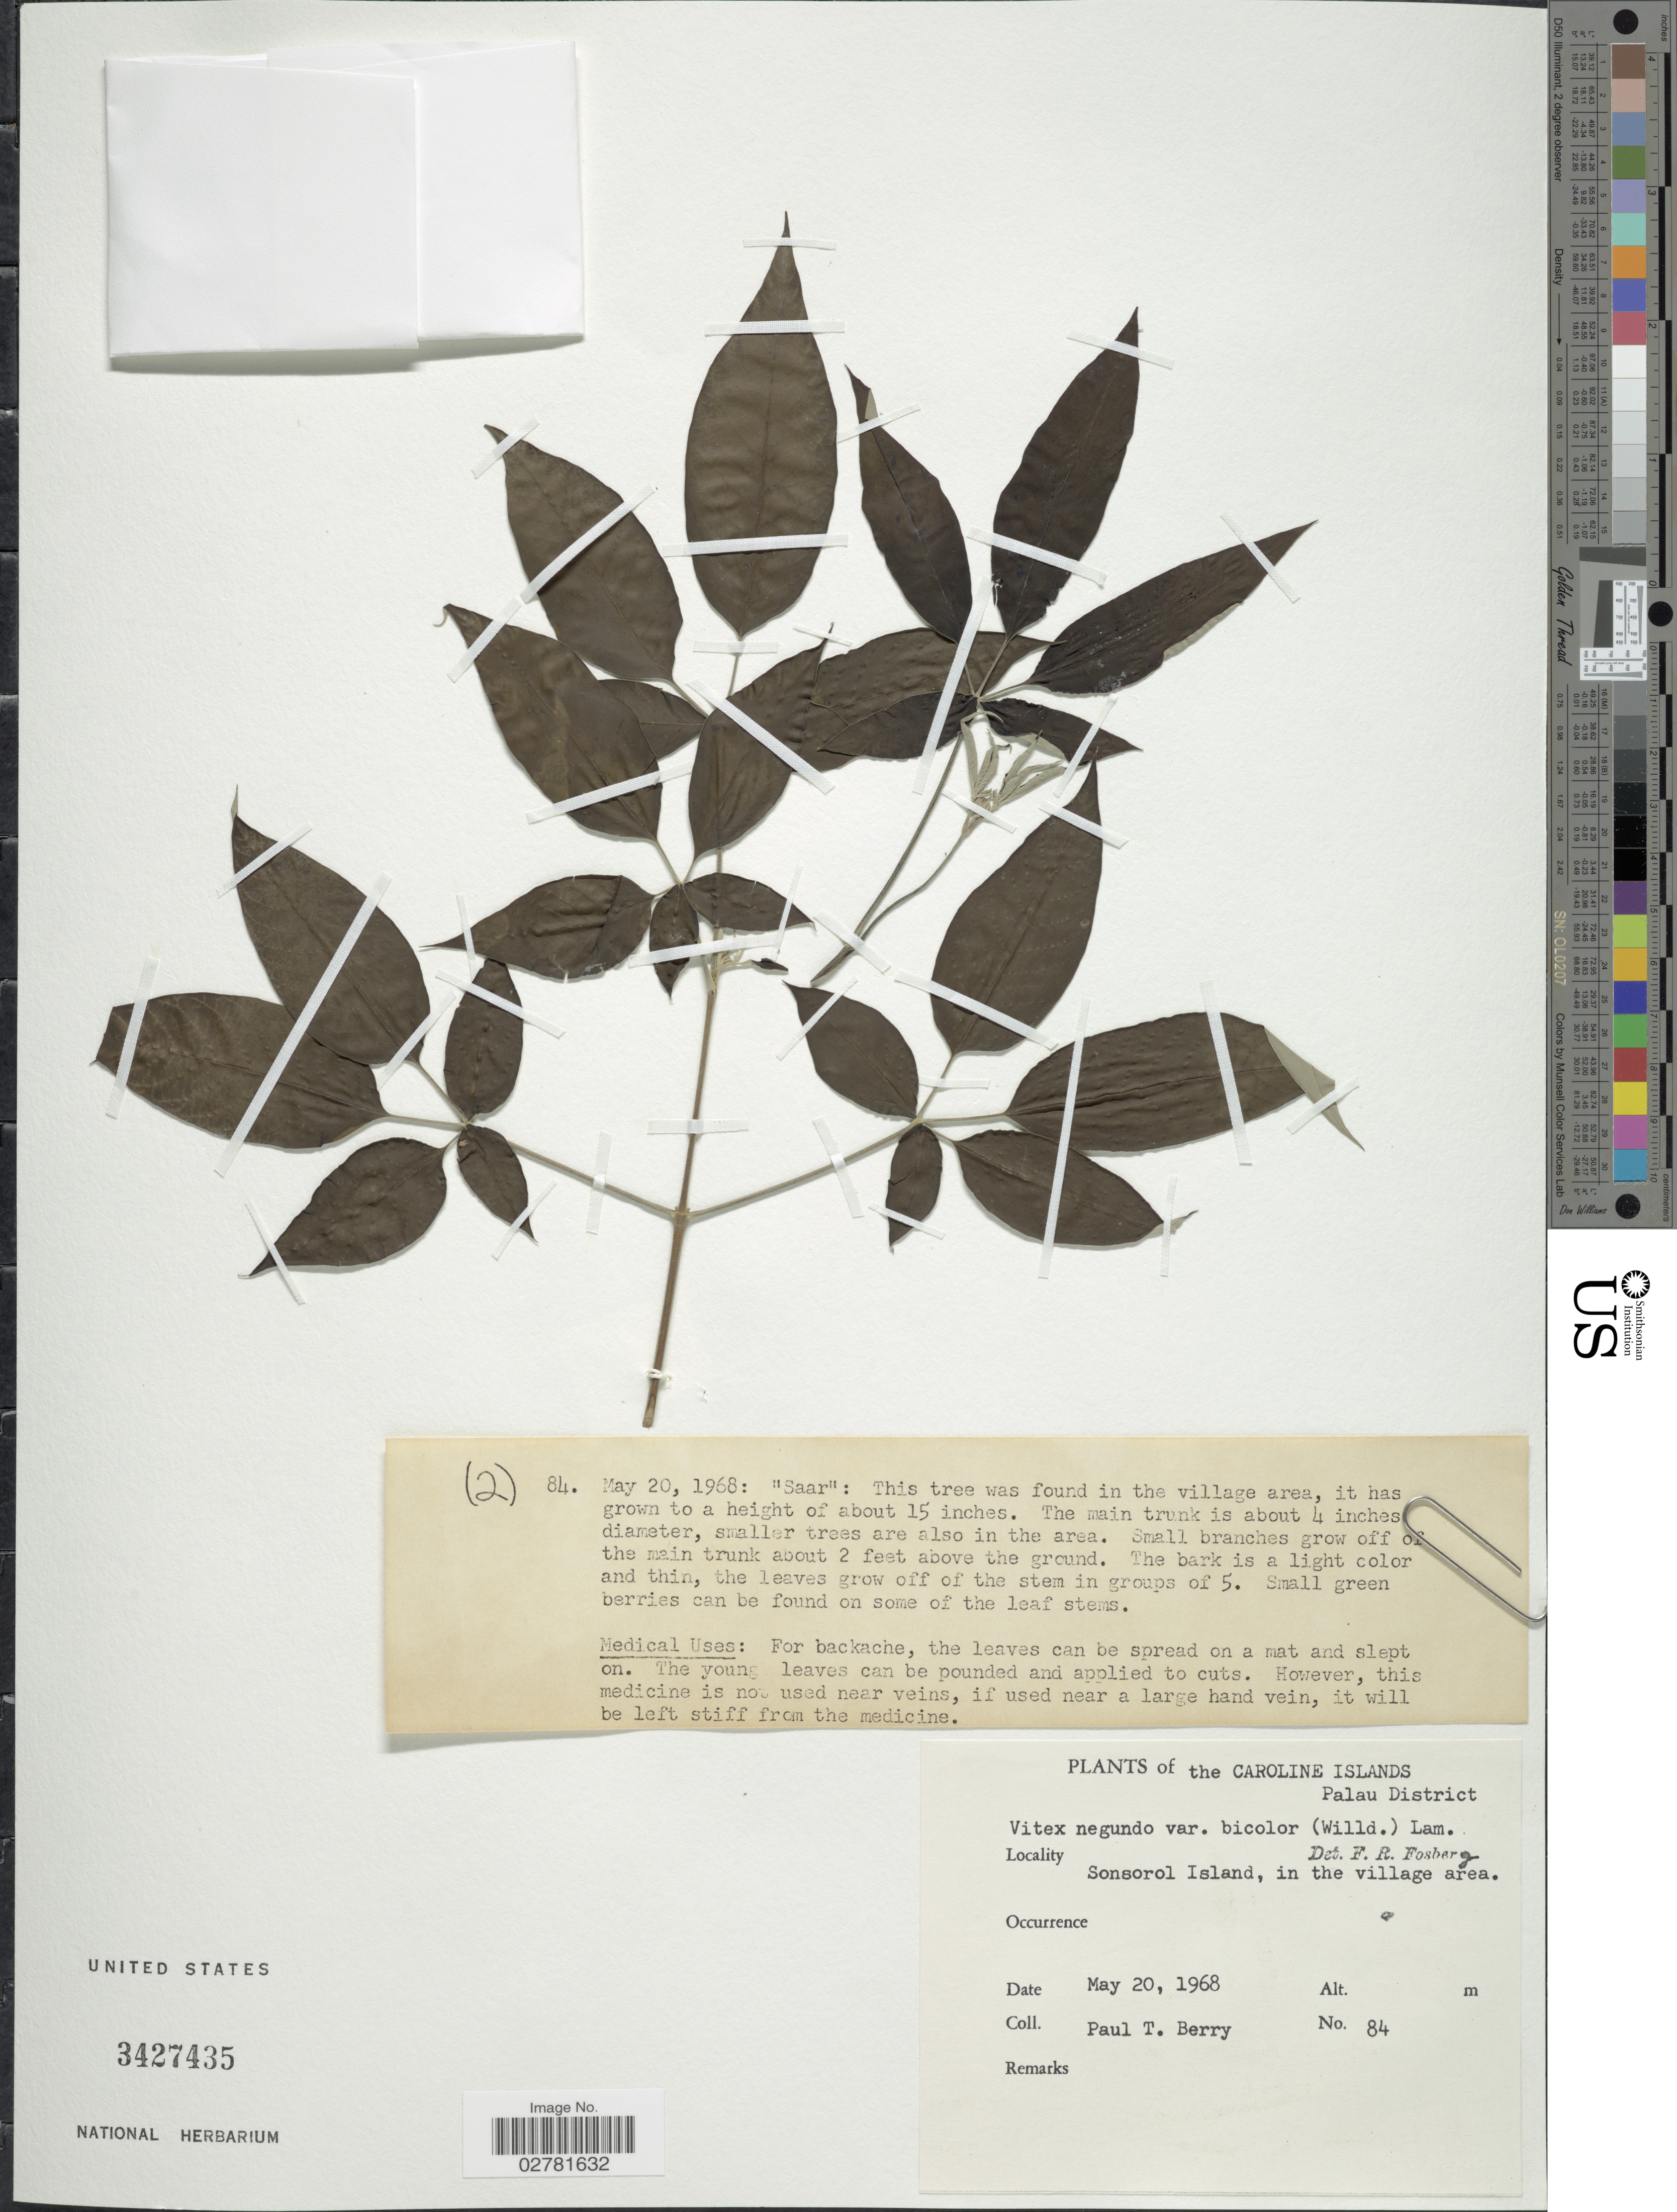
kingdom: Plantae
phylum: Tracheophyta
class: Magnoliopsida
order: Lamiales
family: Lamiaceae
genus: Vitex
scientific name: Vitex negundo var. bicolor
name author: (Willd.) H.J. Lam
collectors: P. T. Berry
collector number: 84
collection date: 1968-05-20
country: Palau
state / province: Belau Outliers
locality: The Caroline Islands. Palau District. Sonsorol Island, in the village area.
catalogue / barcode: US 3427435